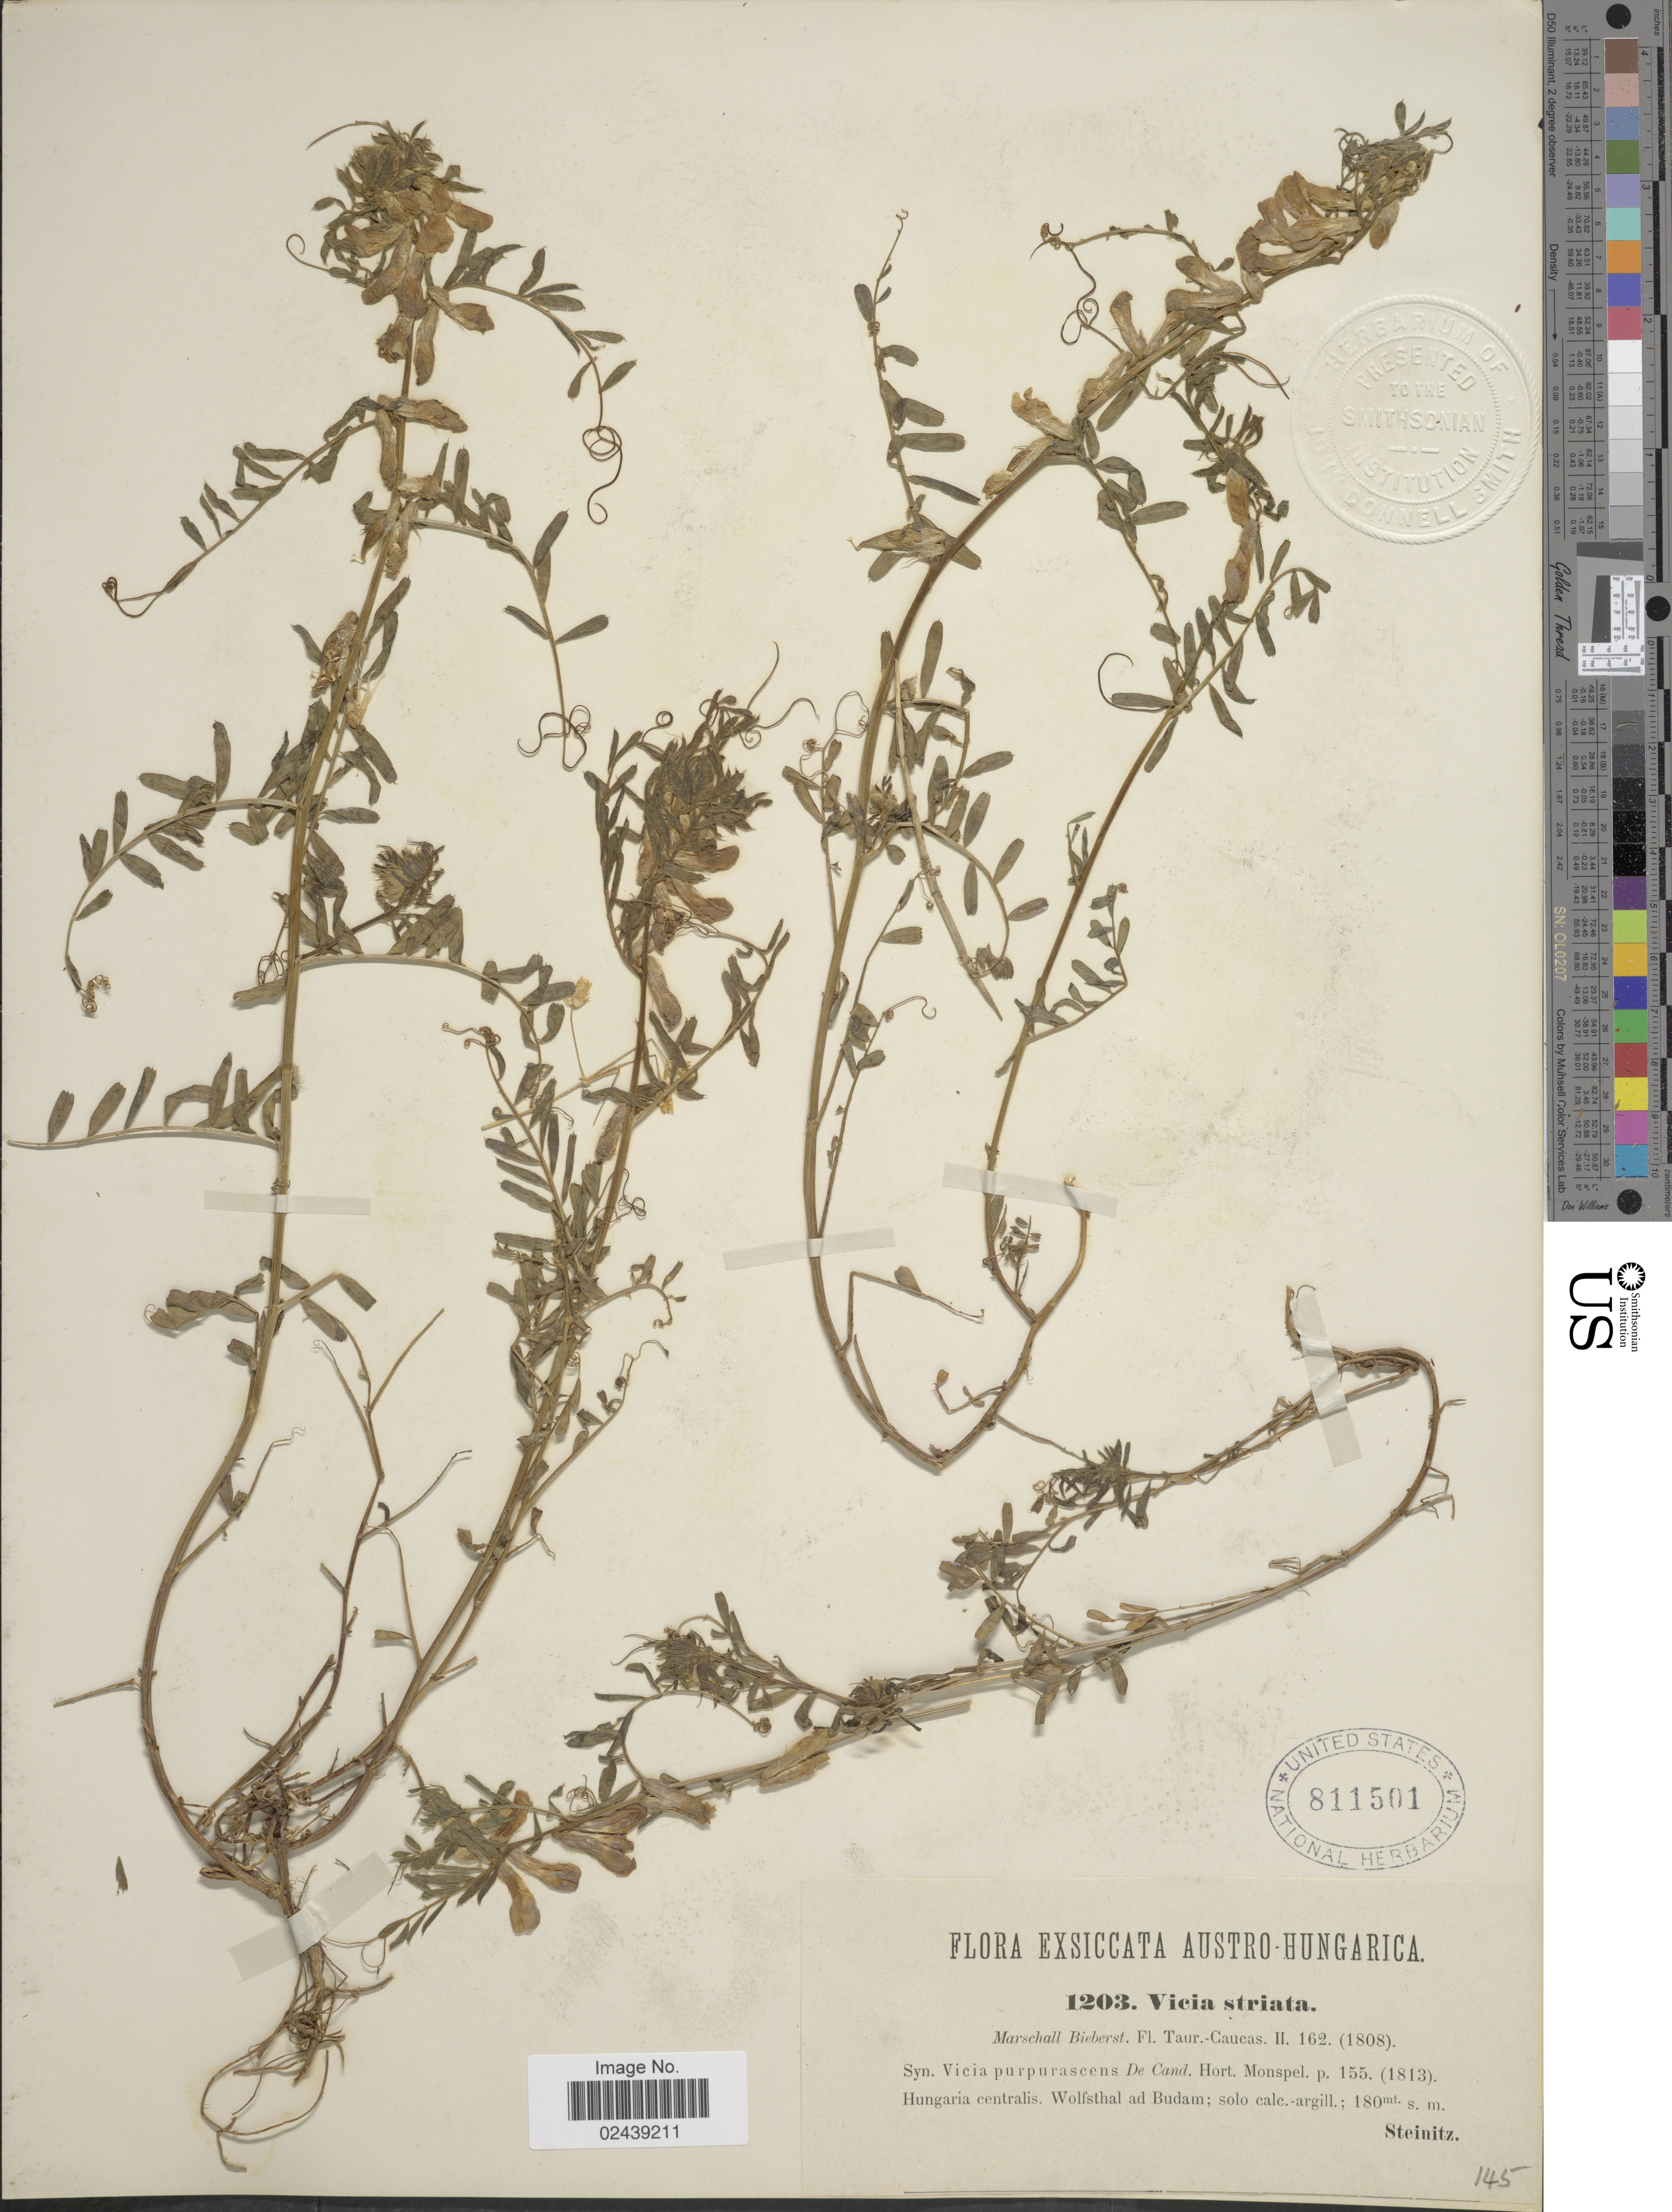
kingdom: Plantae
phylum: Tracheophyta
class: Magnoliopsida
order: Fabales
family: Fabaceae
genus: Vicia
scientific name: Vicia striata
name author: M. Bieb.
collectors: -. Steinitz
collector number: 1203/145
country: Hungary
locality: Austro-Hungarica. Hungaria centralis. Wolfsthal ad Budam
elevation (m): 180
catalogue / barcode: US 811501